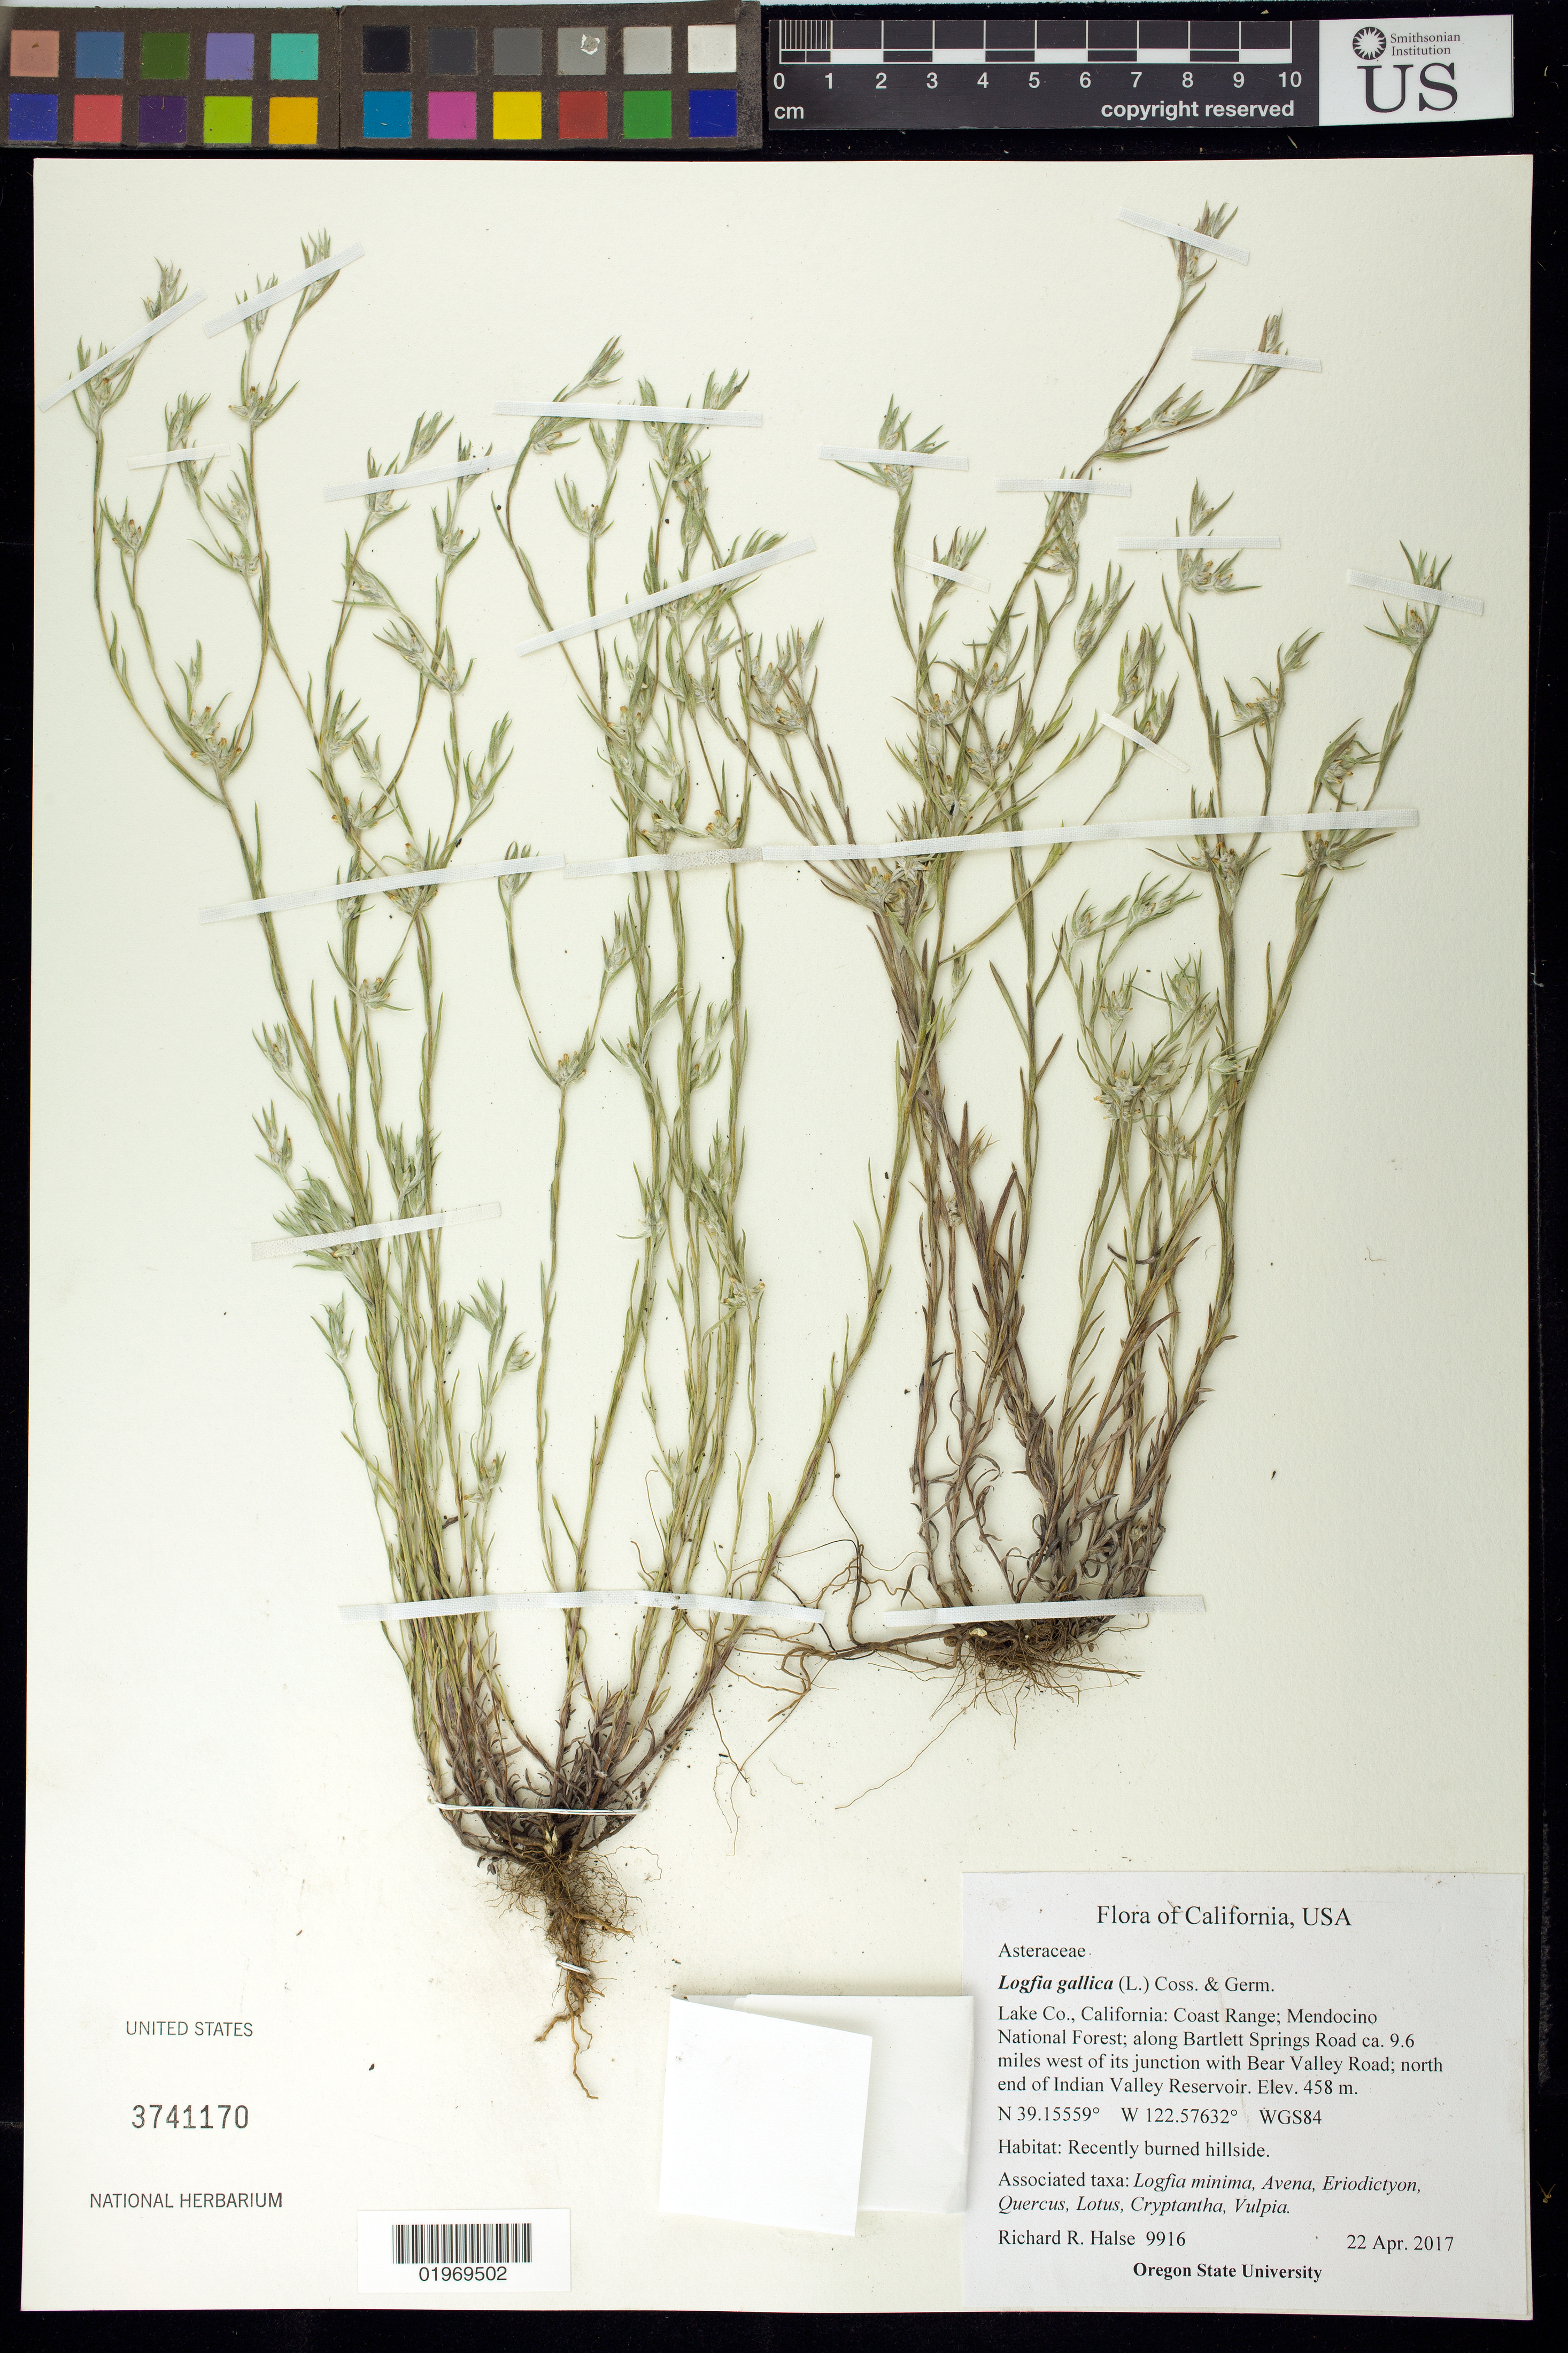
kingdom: Plantae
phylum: Tracheophyta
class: Magnoliopsida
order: Asterales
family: Asteraceae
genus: Logfia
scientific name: Logfia gallica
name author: (L.) Coss. & Germ.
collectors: R. Halse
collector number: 9916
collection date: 2017-04-22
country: United States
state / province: California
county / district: Lake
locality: Coast Range; Mendocino National Forest; along Bartlett Springs Road ca. 9.6 miles west of its junction with Bear Valley Road; north end of Indian Valley Reservoir.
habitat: Recently burned hillside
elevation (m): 458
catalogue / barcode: US 3741170